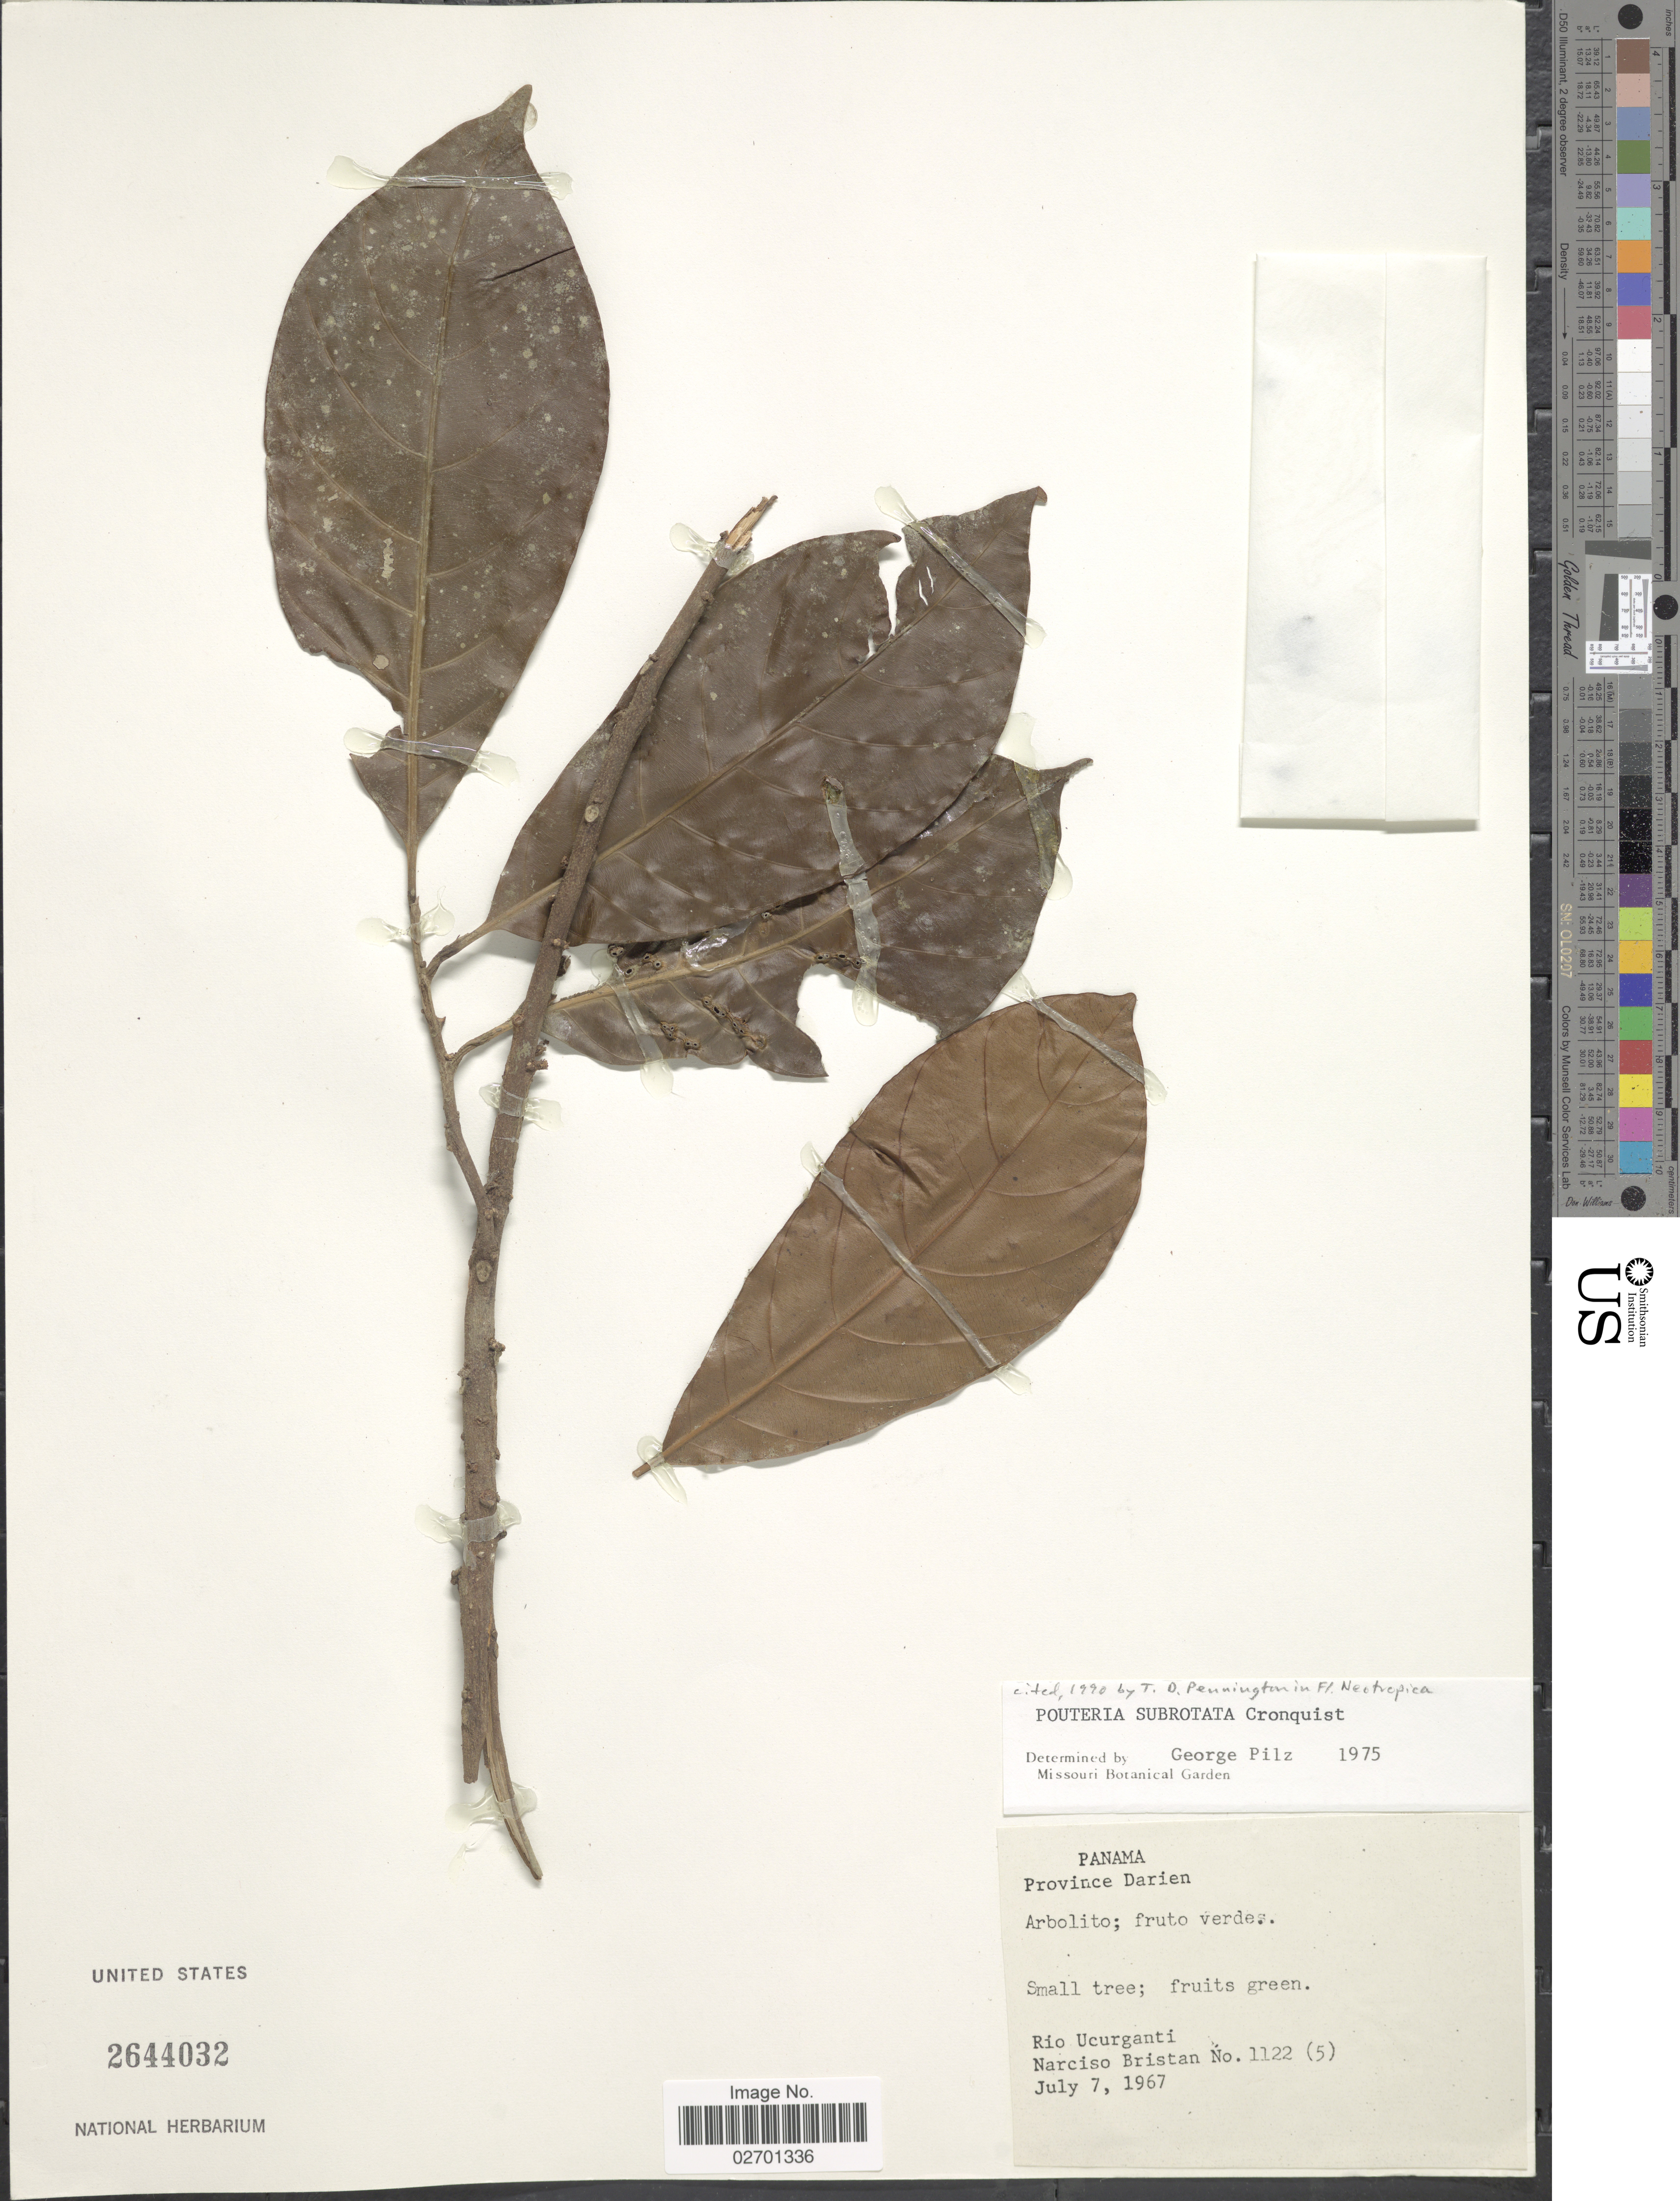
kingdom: Plantae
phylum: Tracheophyta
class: Magnoliopsida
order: Ericales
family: Sapotaceae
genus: Pouteria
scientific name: Pouteria subrotata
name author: Cronq.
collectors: N. Bristan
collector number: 1122 (5)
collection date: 1967-07-07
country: Panama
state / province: Darién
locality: Rio Ucurganti.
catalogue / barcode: US 2644032